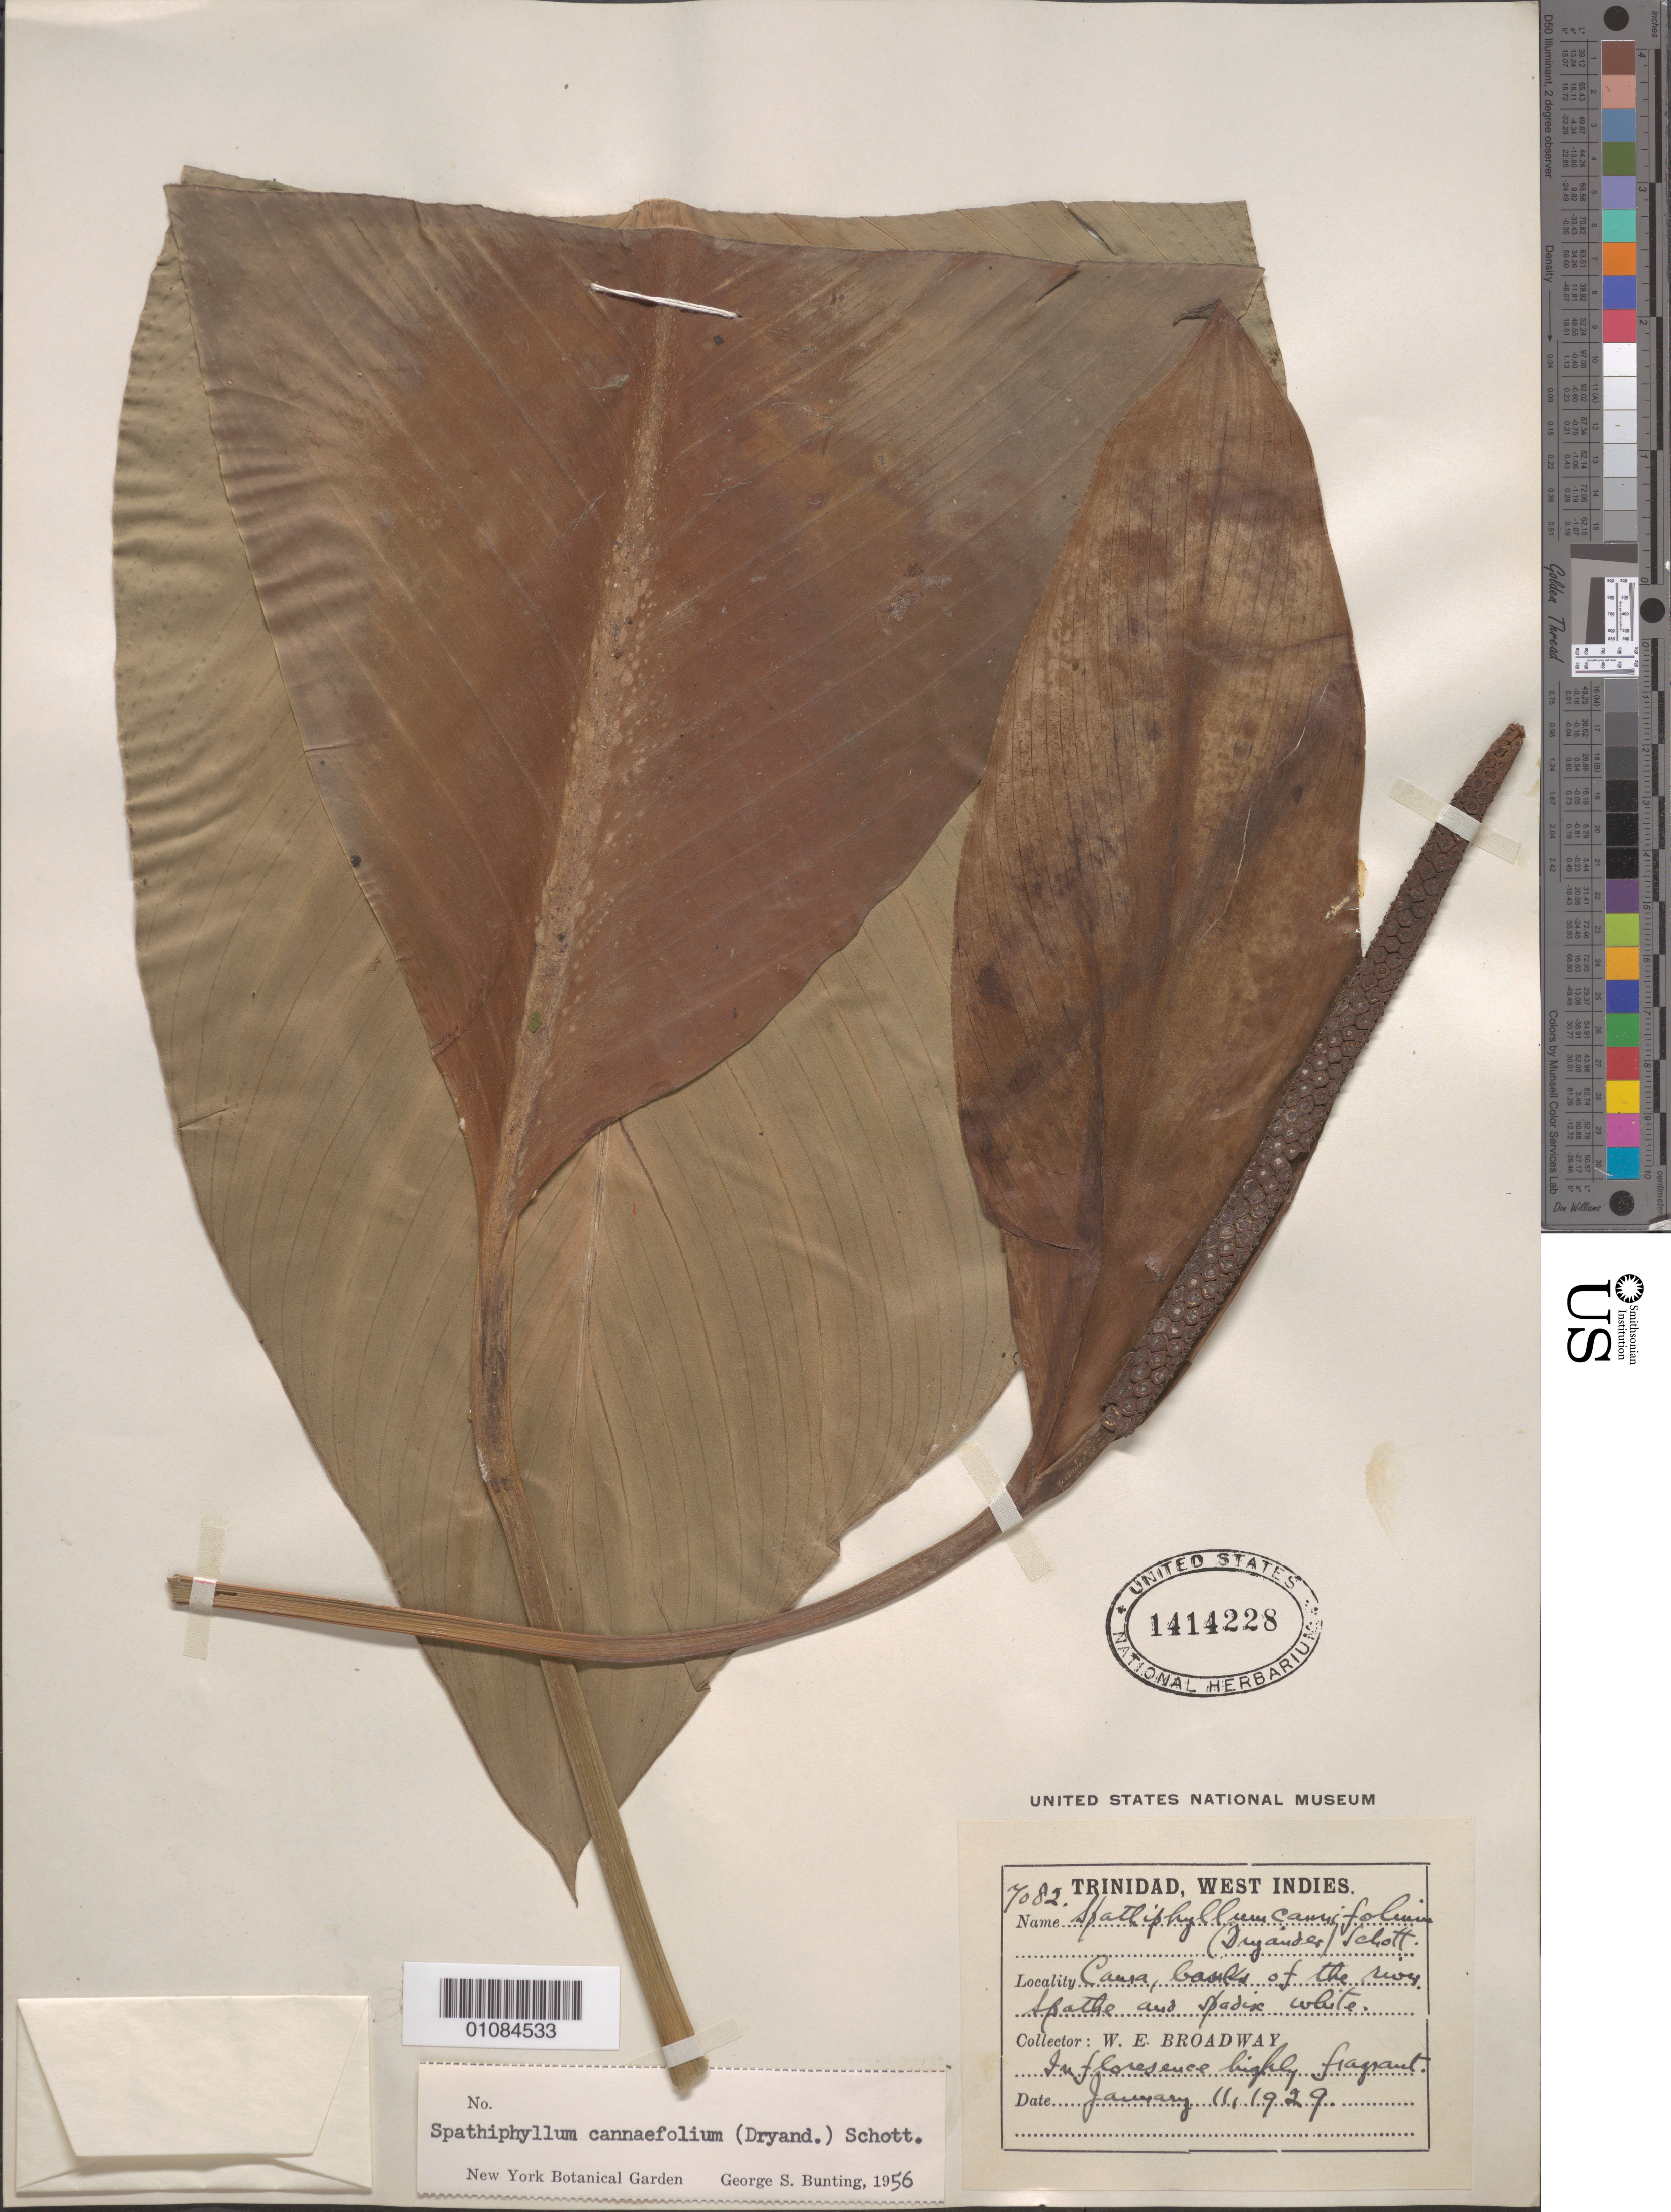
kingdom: Plantae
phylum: Tracheophyta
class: Liliopsida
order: Alismatales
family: Araceae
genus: Spathiphyllum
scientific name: Spathiphyllum cannifolium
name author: (Dryand. ex Sims) Schott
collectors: W. E. Broadway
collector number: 7082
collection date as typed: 11 Jan 1929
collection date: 1929-01-11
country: Trinidad and Tobago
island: Trinidad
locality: Caura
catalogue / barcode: US 1414228